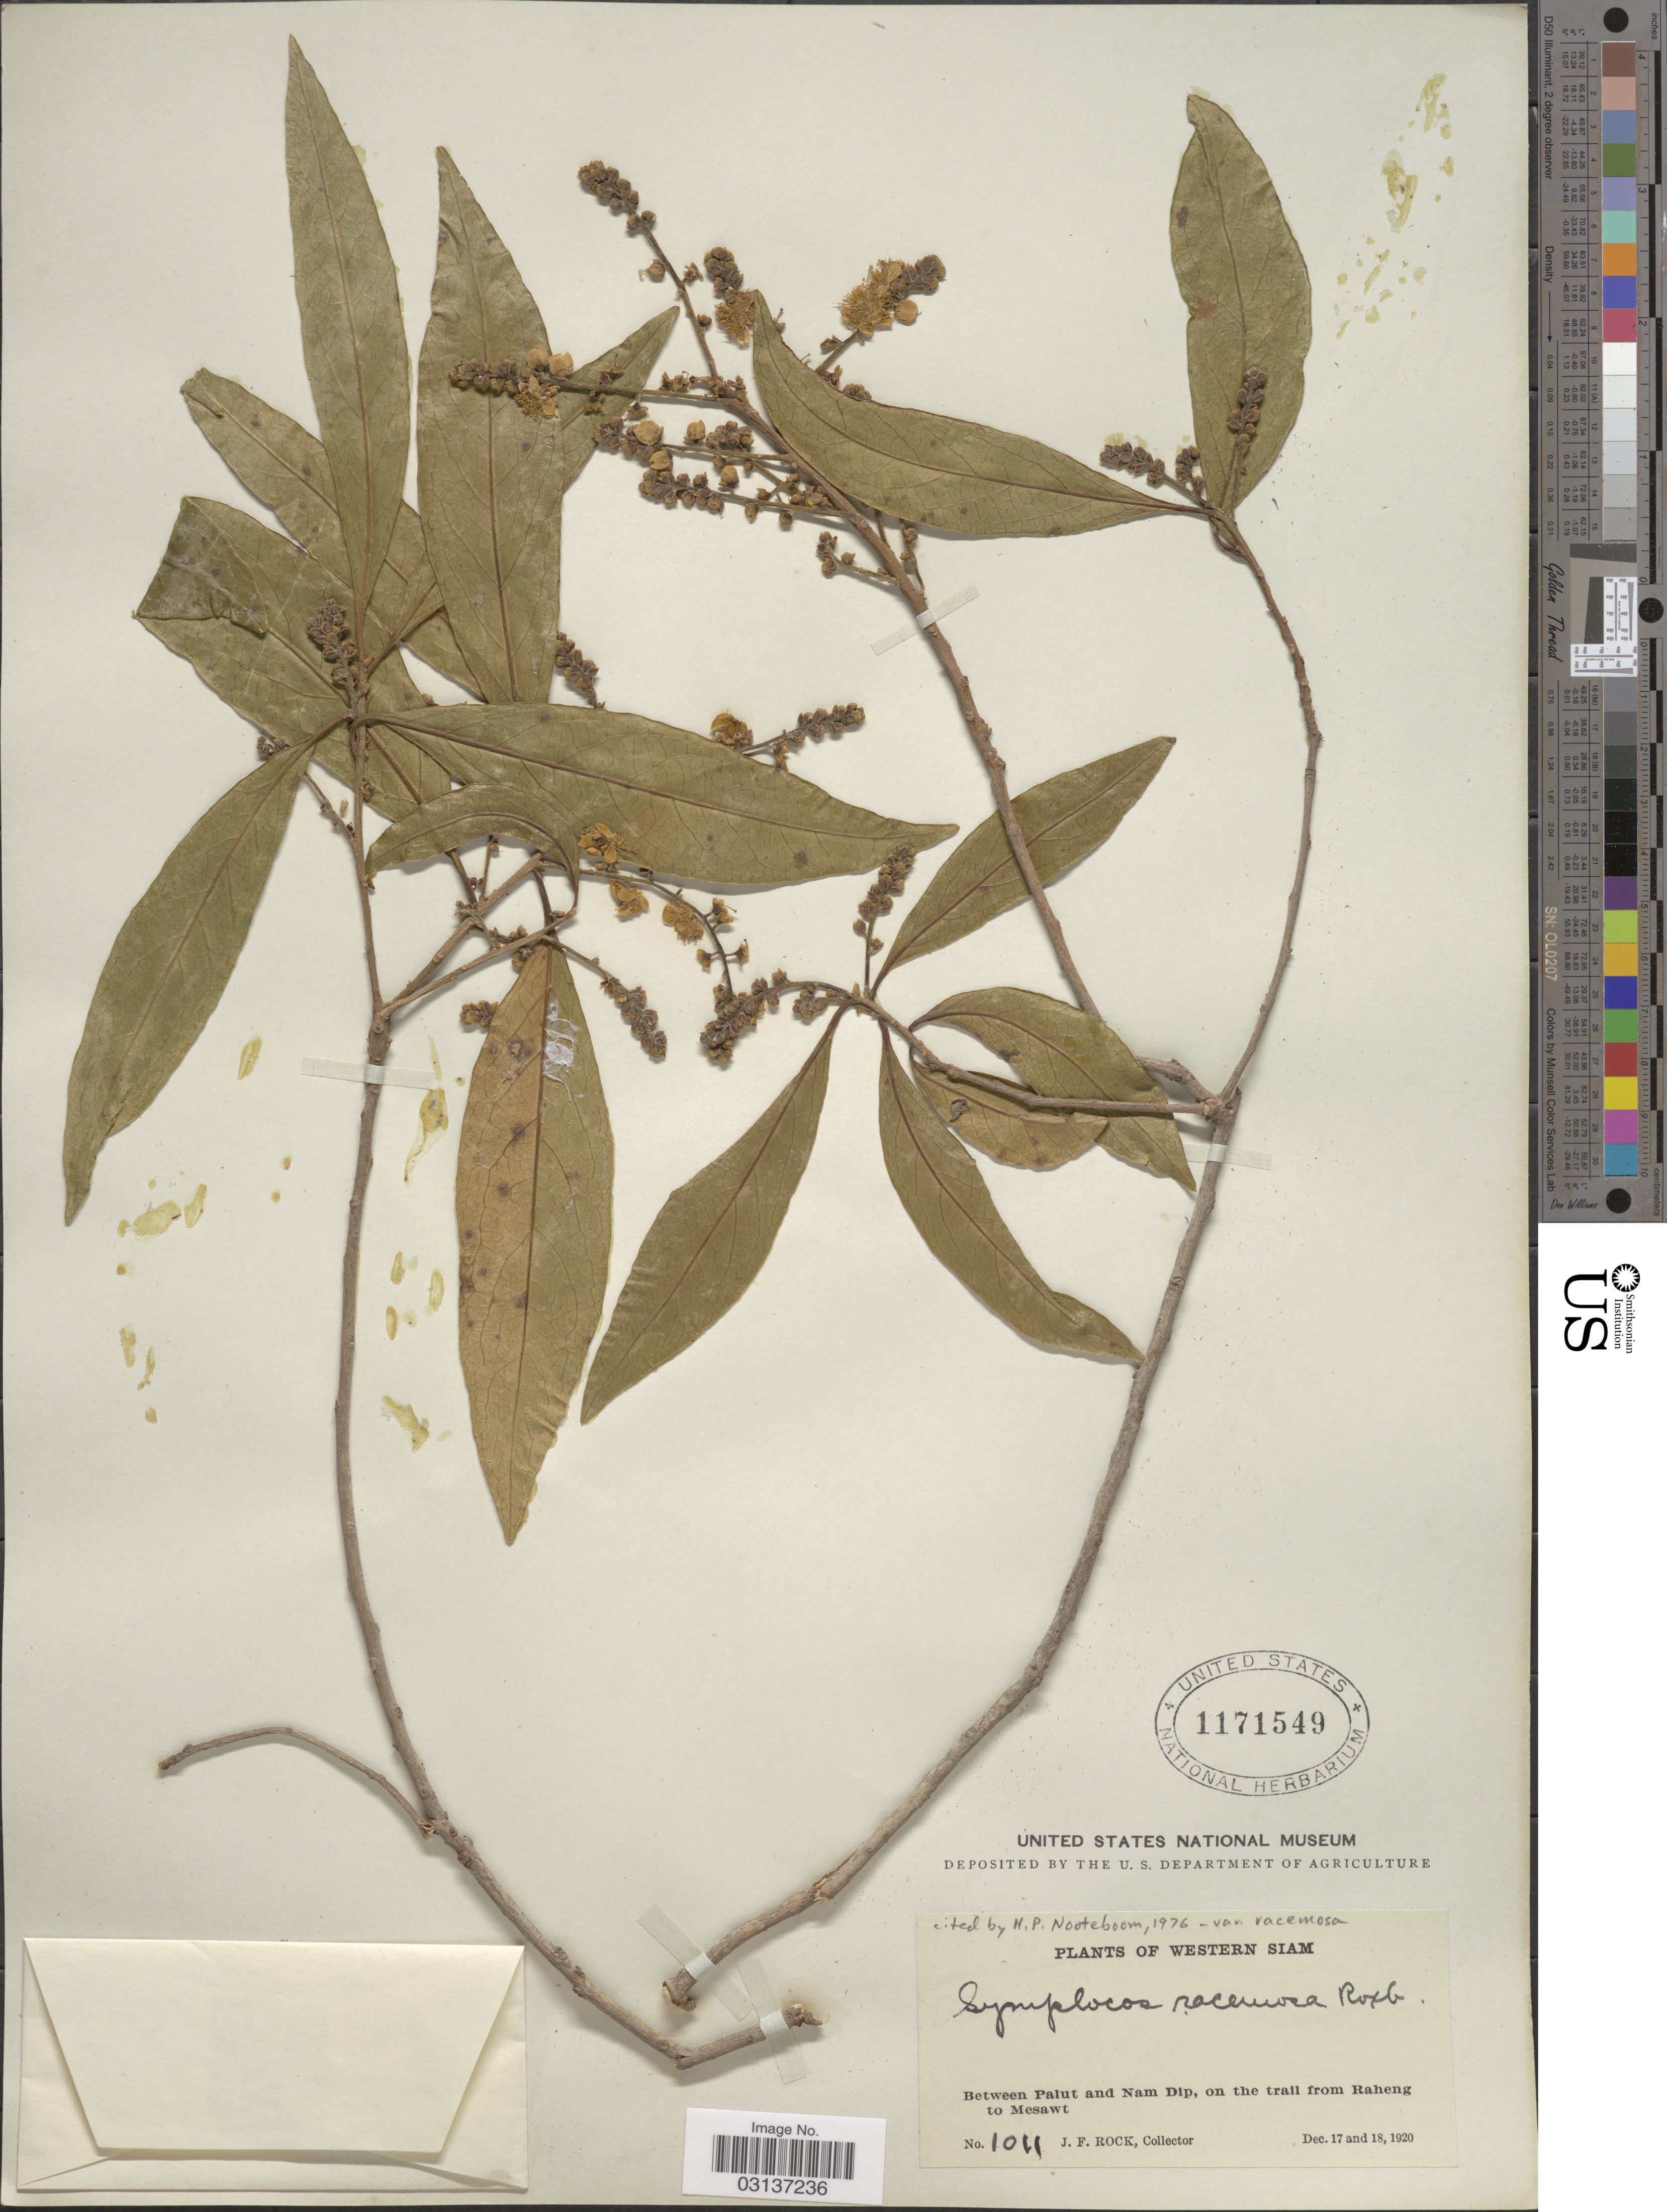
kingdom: Plantae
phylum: Tracheophyta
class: Magnoliopsida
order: Ericales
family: Symplocaceae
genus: Symplocos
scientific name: Symplocos racemosa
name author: Roxb.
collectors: J. Rock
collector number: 1011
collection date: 1920-12-17/1920-12-18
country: Thailand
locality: Western Siam. Between Palut and Nam Dip, on the trail from Raheng to Mesawt.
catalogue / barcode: US 1171549